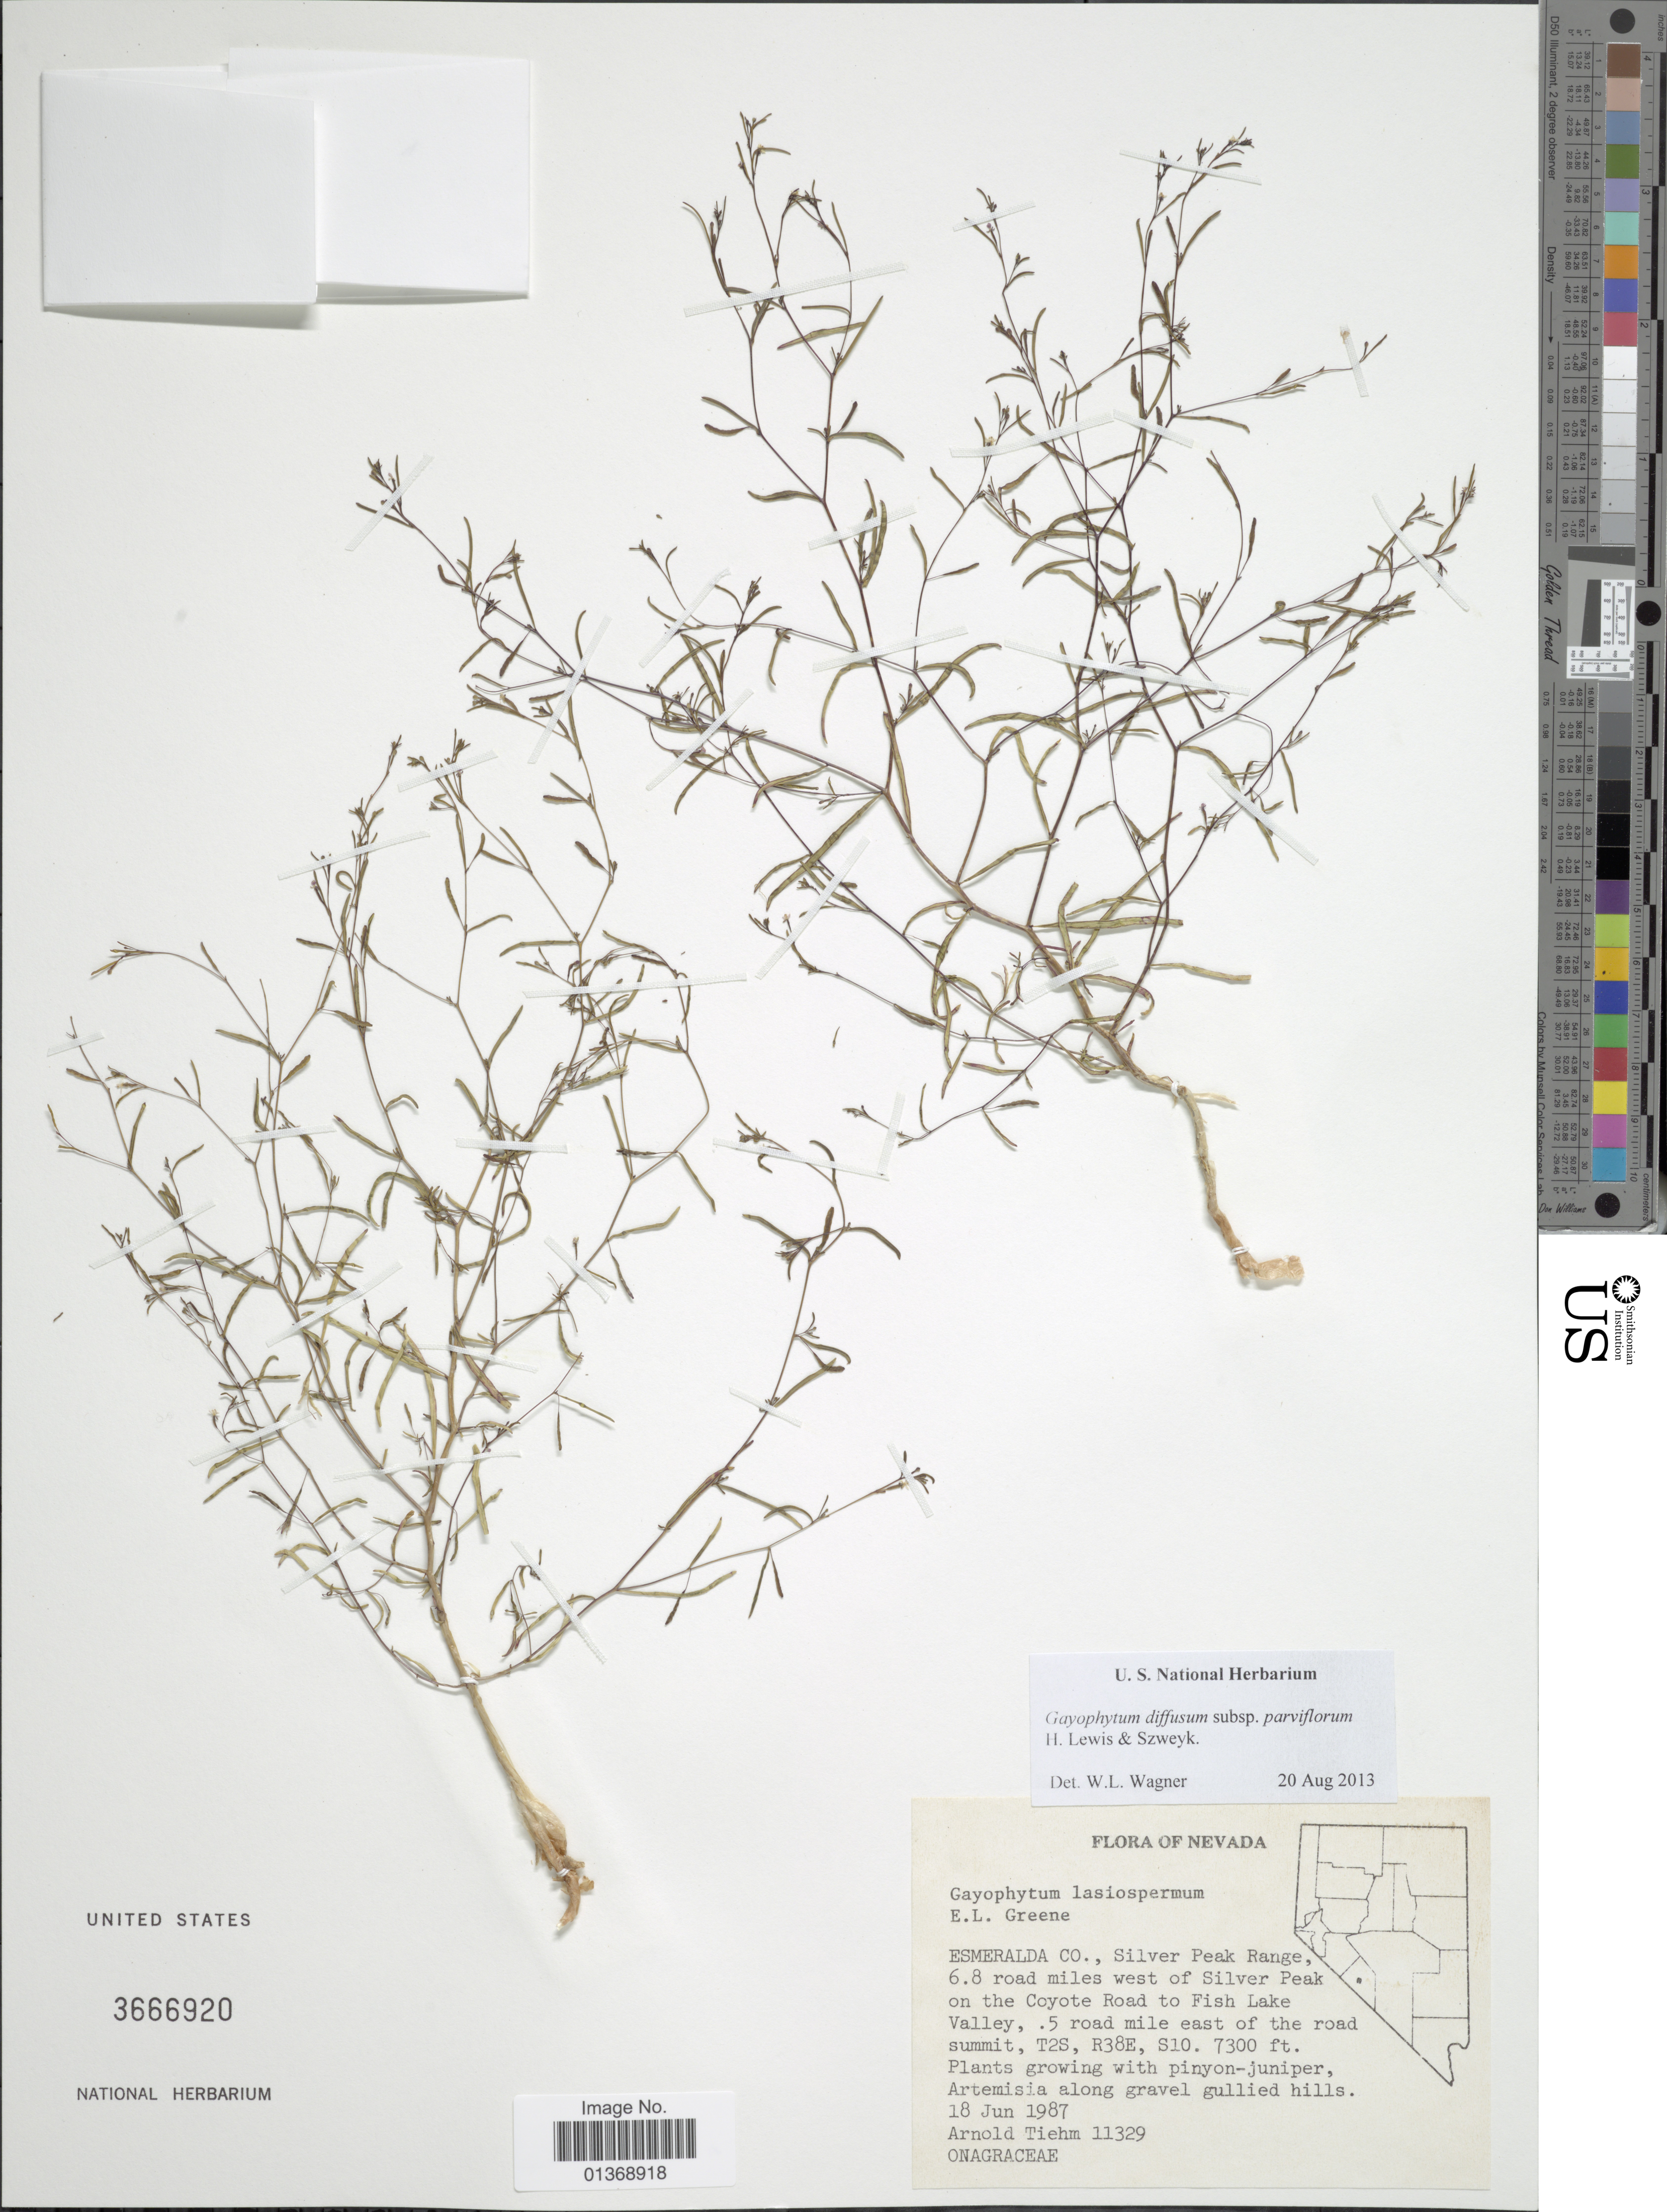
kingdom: Plantae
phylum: Tracheophyta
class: Magnoliopsida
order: Myrtales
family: Onagraceae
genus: Gayophytum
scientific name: Gayophytum diffusum subsp. parviflorum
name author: F. H. Lewis & Szweyk.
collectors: A. Tiehm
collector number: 11329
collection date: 1987-06-18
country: United States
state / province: Nevada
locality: Esmeraldo Co., Silver Peak Range, 6.8 road miles west of Silver Peak on the Coyote Road to Fish Lake Valley, 5 mile east of the road summit, T2S, R38E, S10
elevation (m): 2225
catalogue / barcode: US 3666920